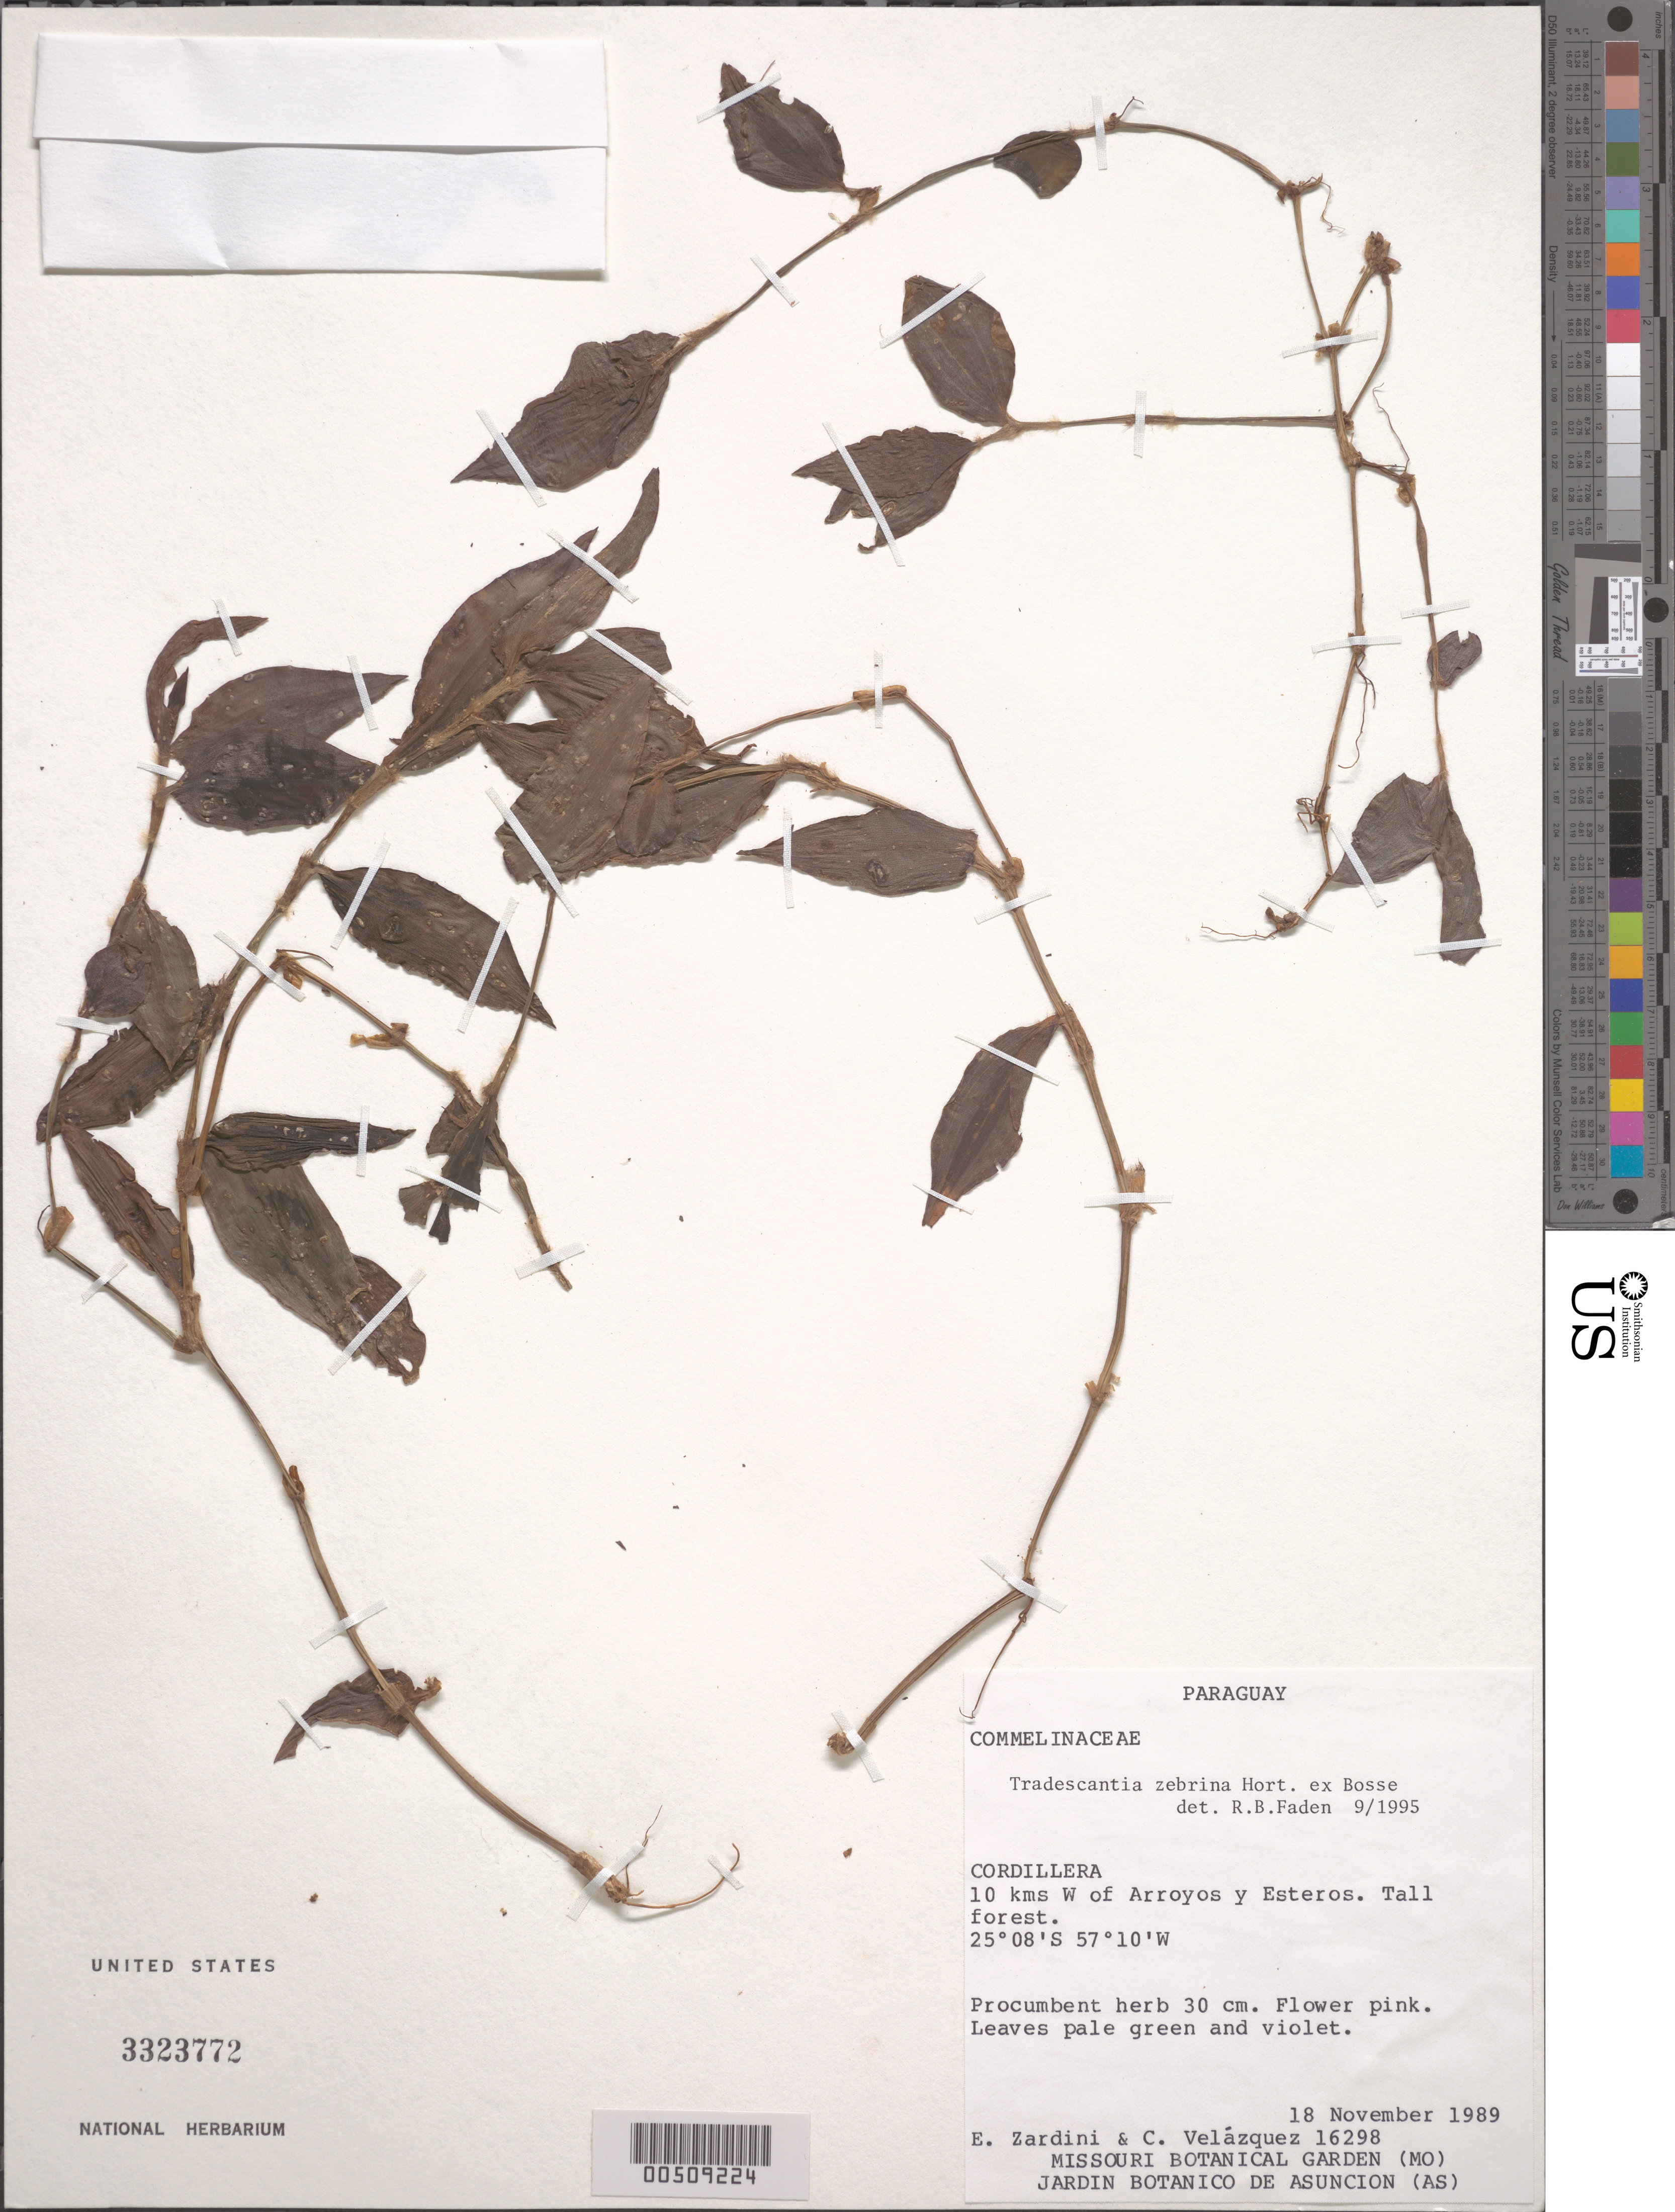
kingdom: Plantae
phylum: Tracheophyta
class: Liliopsida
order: Commelinales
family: Commelinaceae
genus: Tradescantia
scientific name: Tradescantia zebrina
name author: Bosse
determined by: Faden, Robert B., (US), Smithsonian Institution - National Museum of Natural History (UNITED STATES)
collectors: E. M. Zardini & C. Velasquez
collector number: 16298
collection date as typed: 18 Nov 1989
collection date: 1989-11-18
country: Paraguay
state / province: Cordillera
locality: W of arroyos and esteros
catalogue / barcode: US 3323772